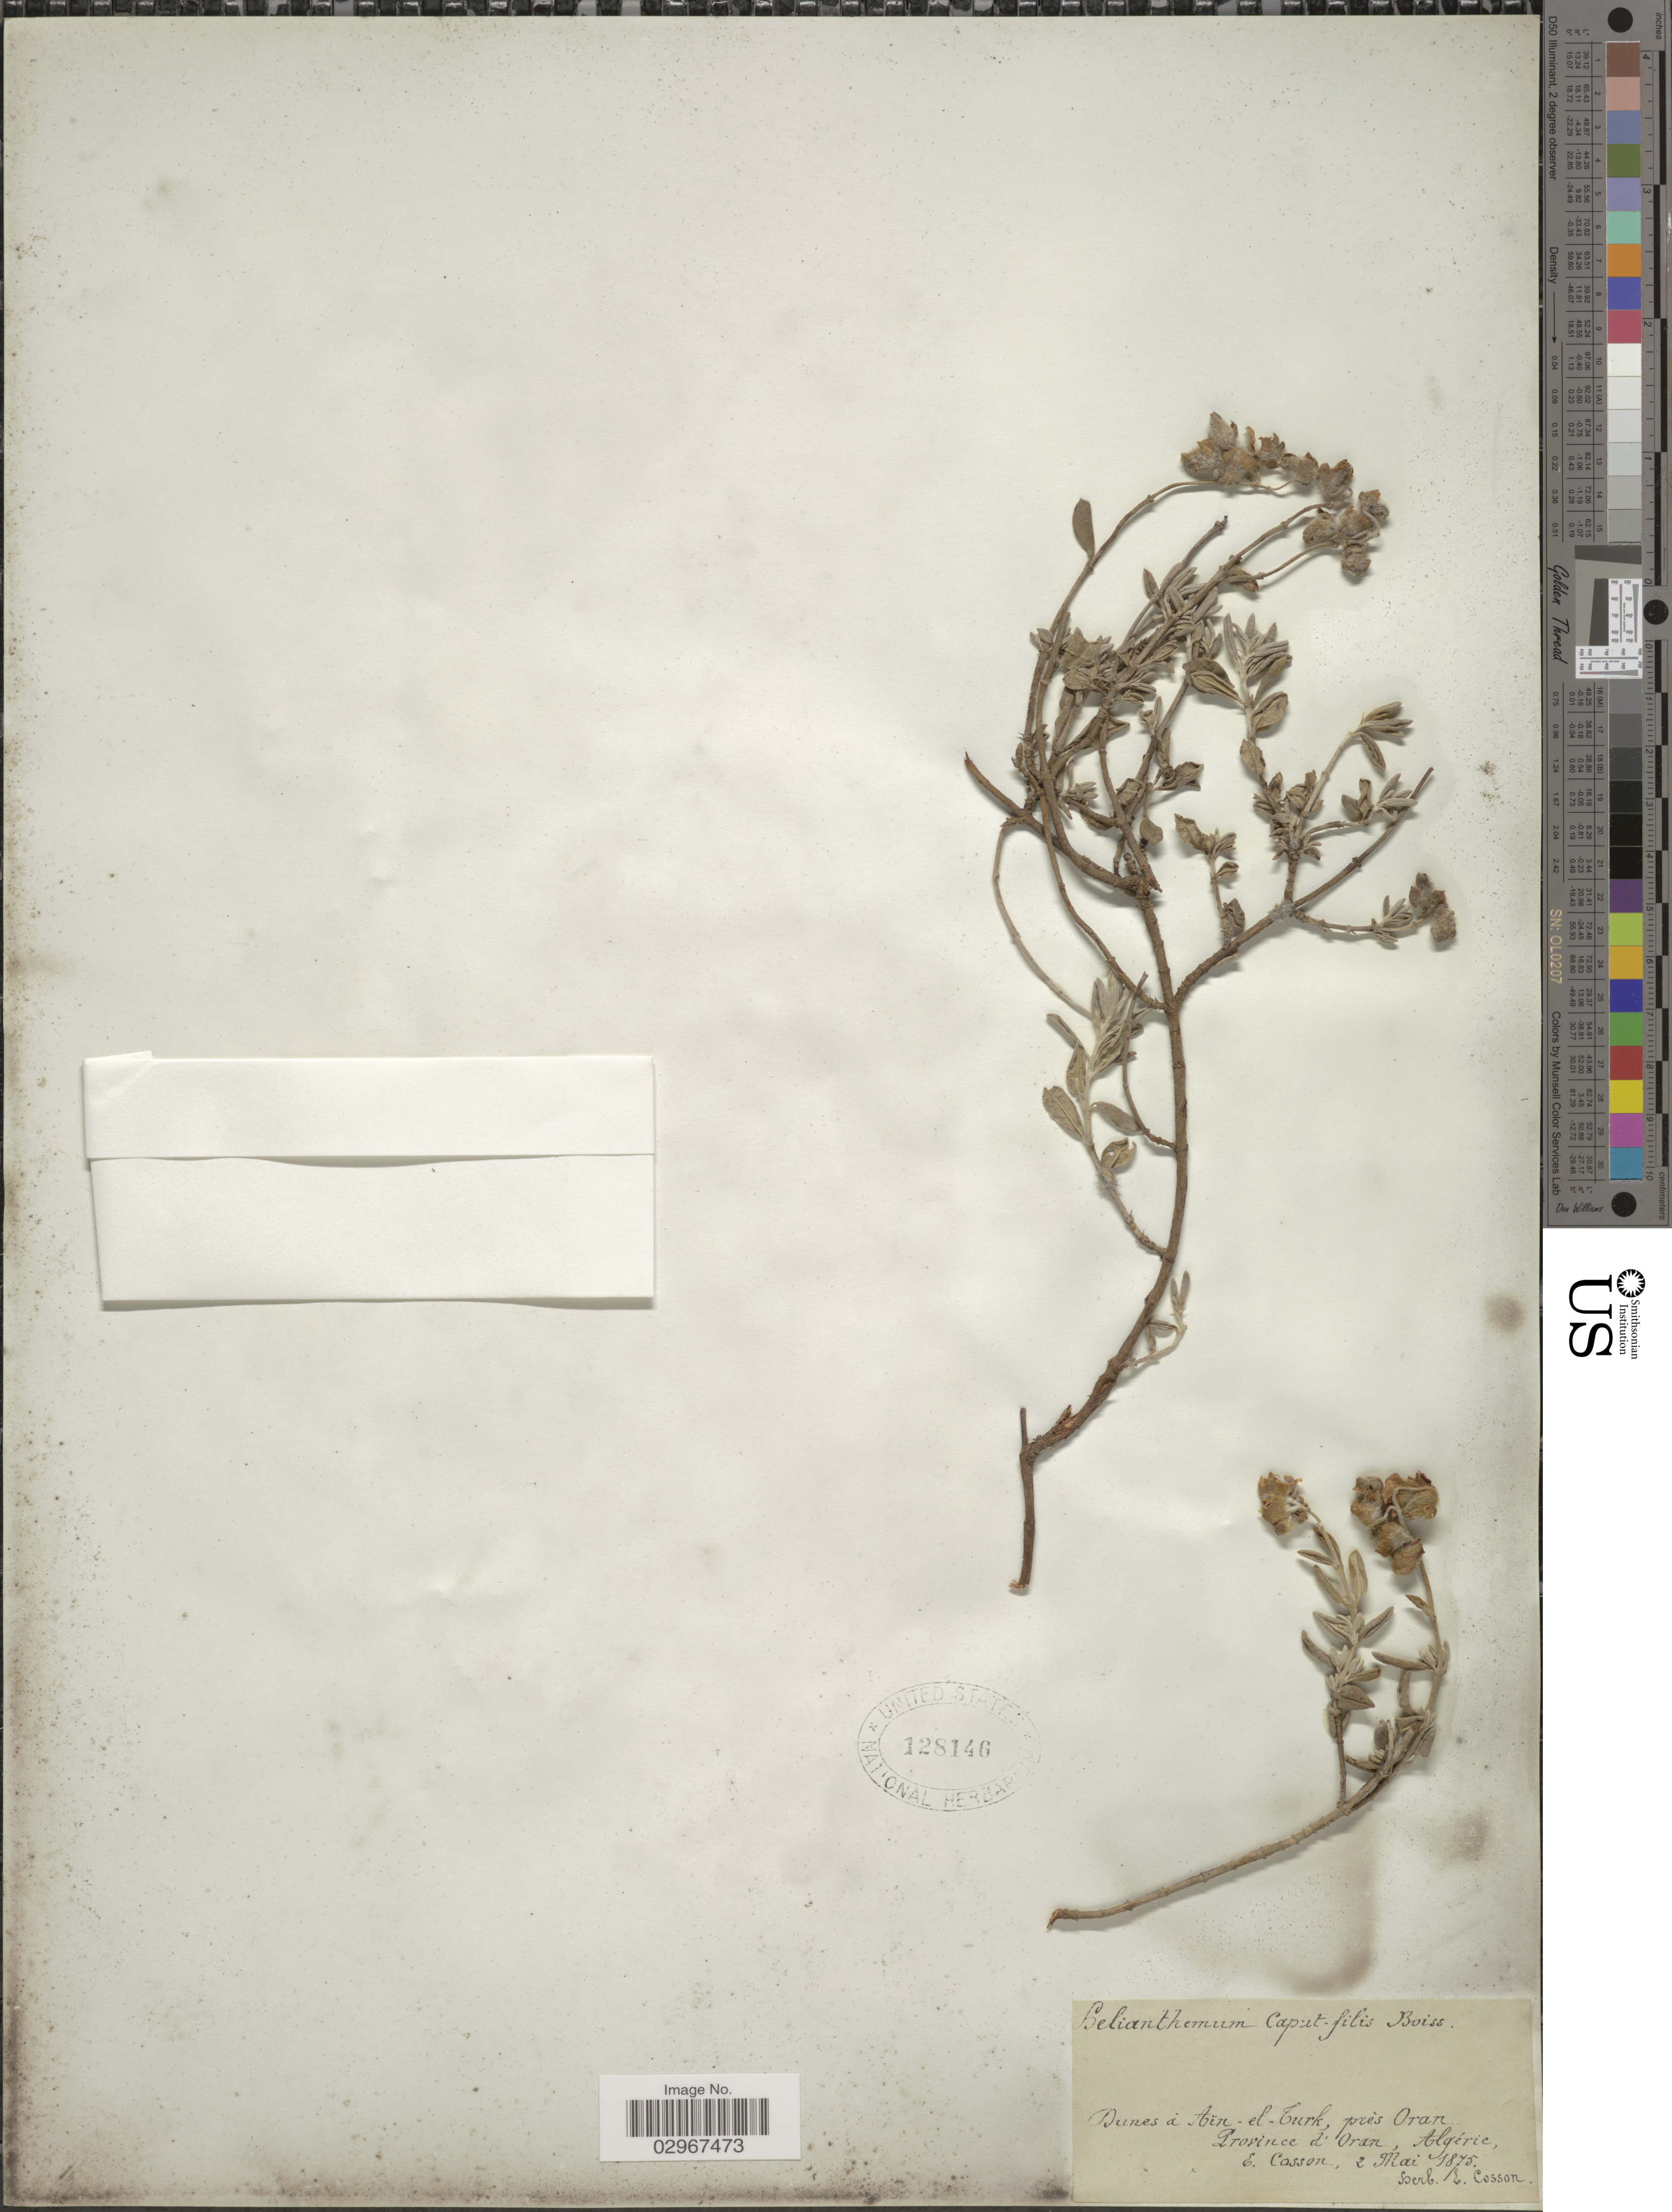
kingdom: Plantae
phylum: Tracheophyta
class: Magnoliopsida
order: Malvales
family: Cistaceae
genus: Helianthemum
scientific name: Helianthemum caput-felis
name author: Boiss.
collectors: E. Cosson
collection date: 1875-05-02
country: Algeria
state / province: Oran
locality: Dunes à Aïn-el-Turk, près Oran.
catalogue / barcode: US 128146